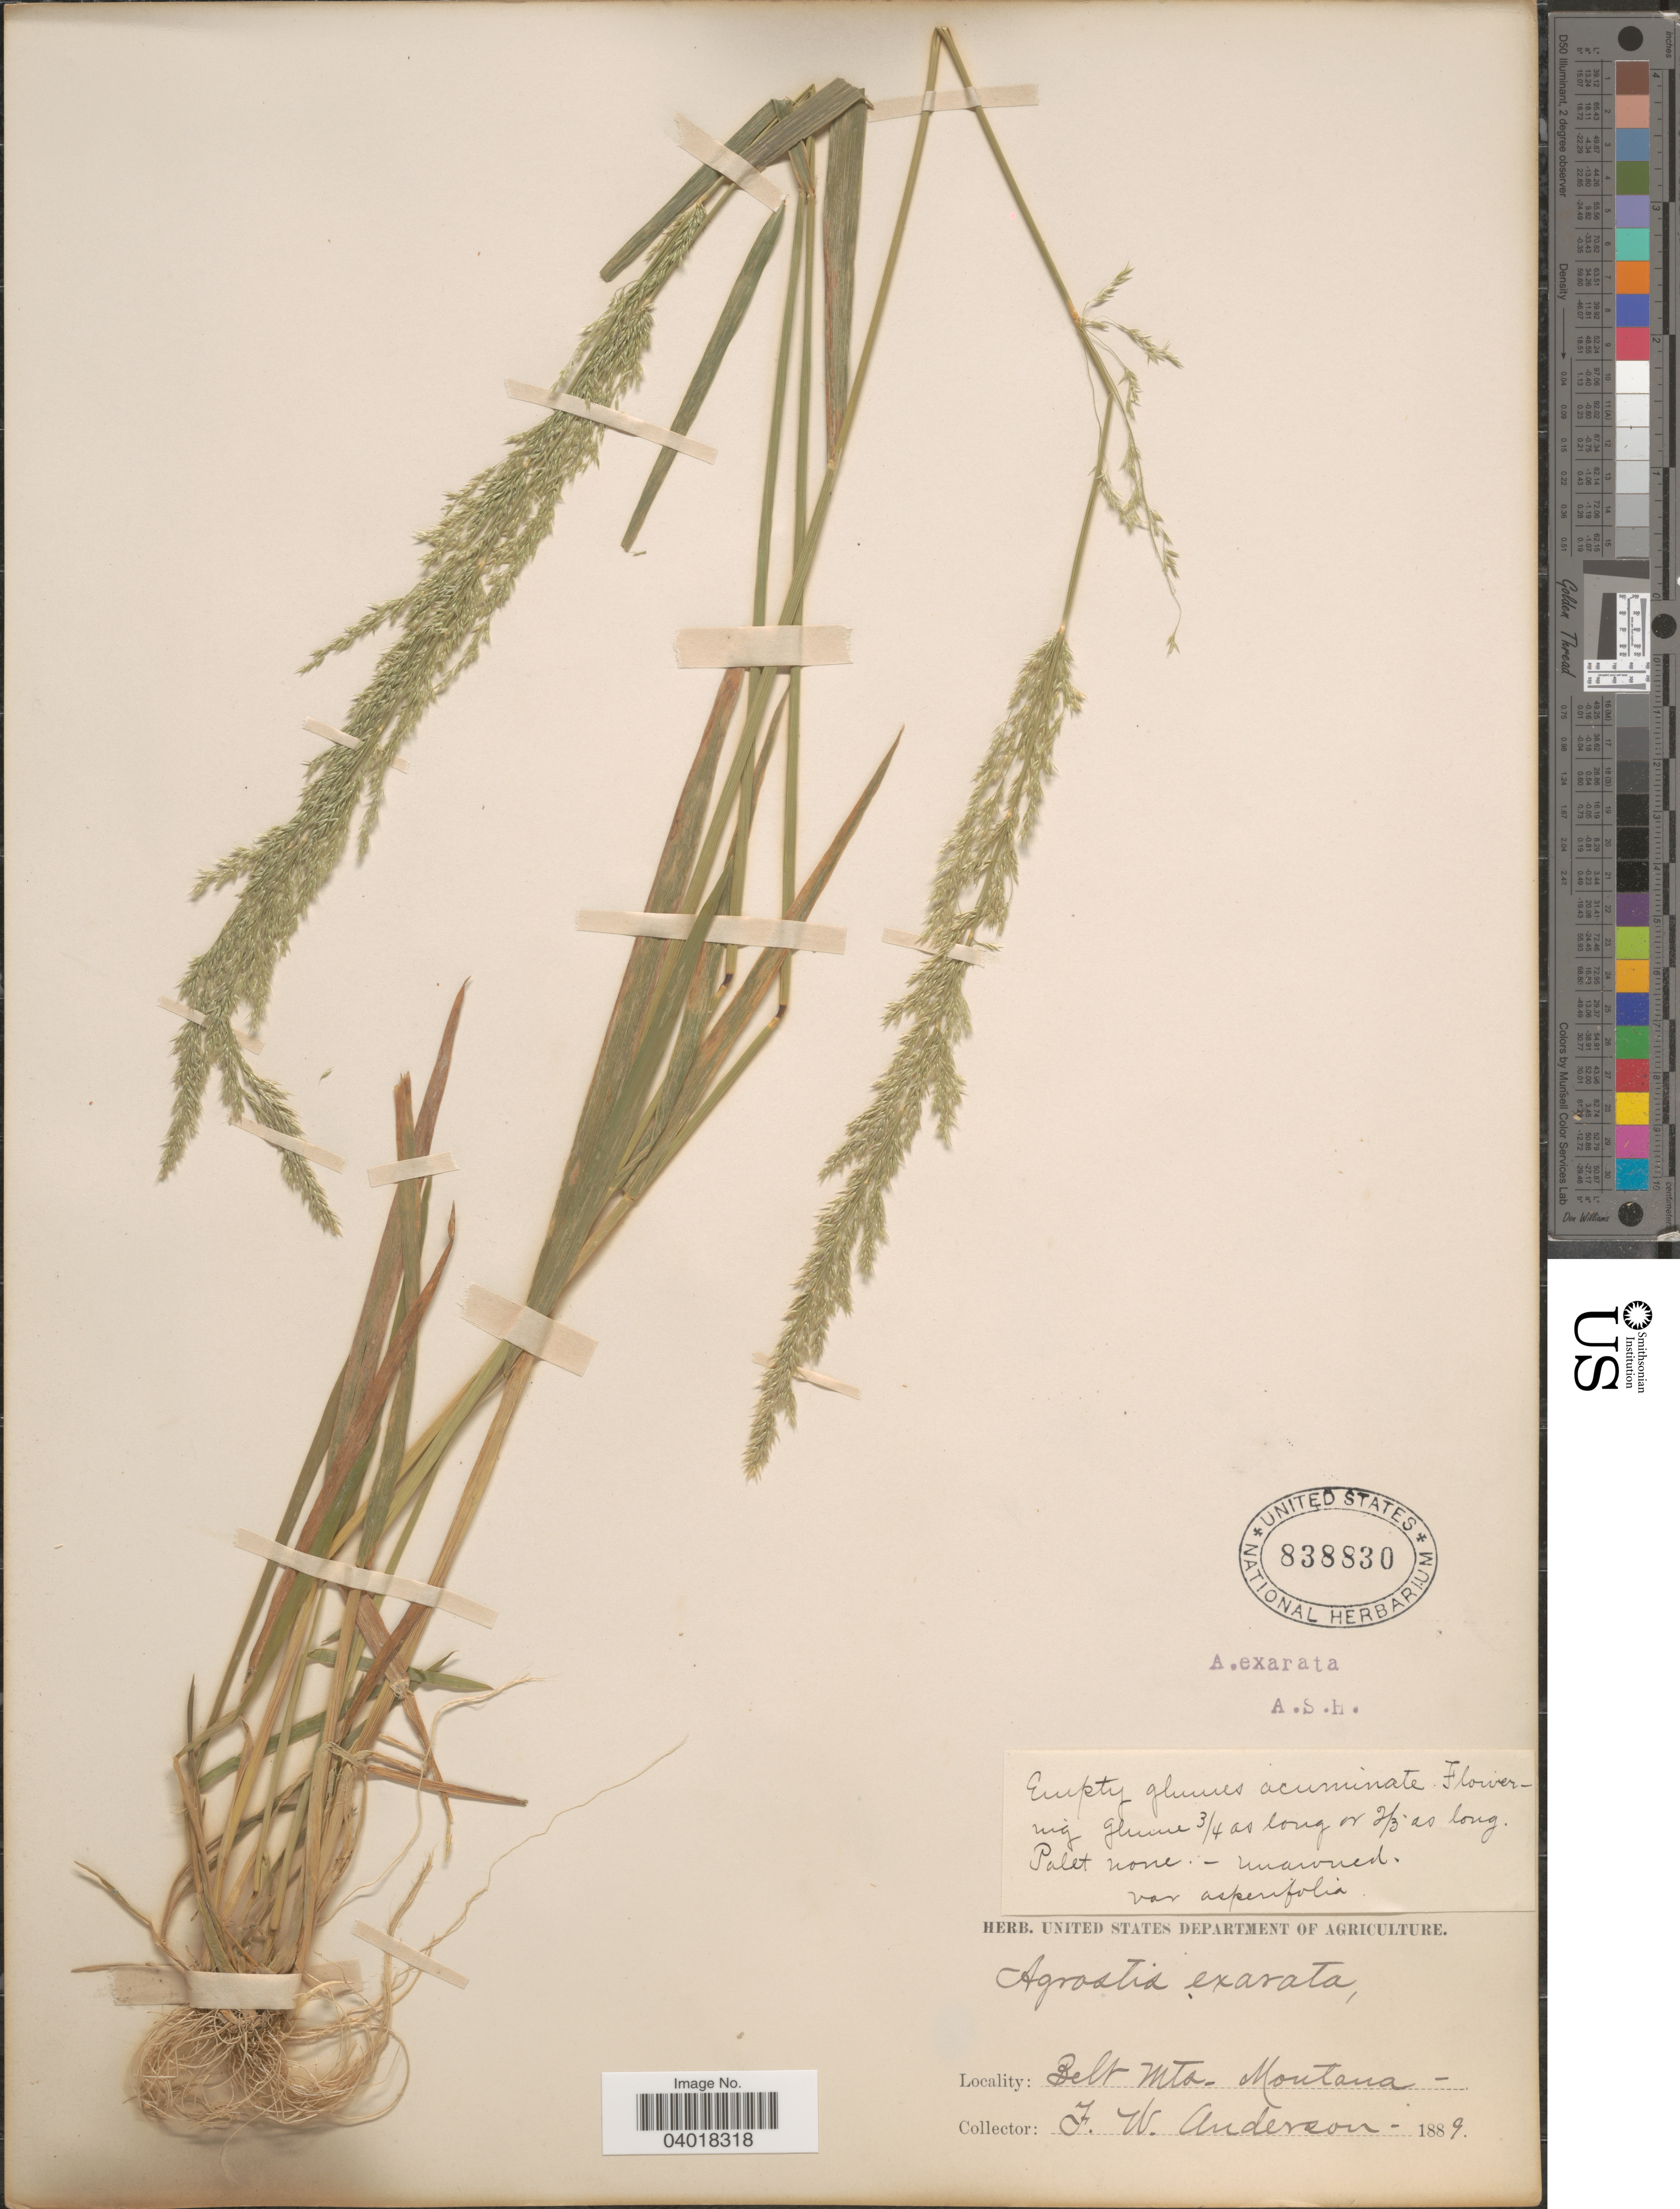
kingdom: Plantae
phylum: Tracheophyta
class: Liliopsida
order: Poales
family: Poaceae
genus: Agrostis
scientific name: Agrostis exarata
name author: Trin.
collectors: F. W. Anderson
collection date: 1889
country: United States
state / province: Montana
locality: Belt Mts.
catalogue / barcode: US 838830